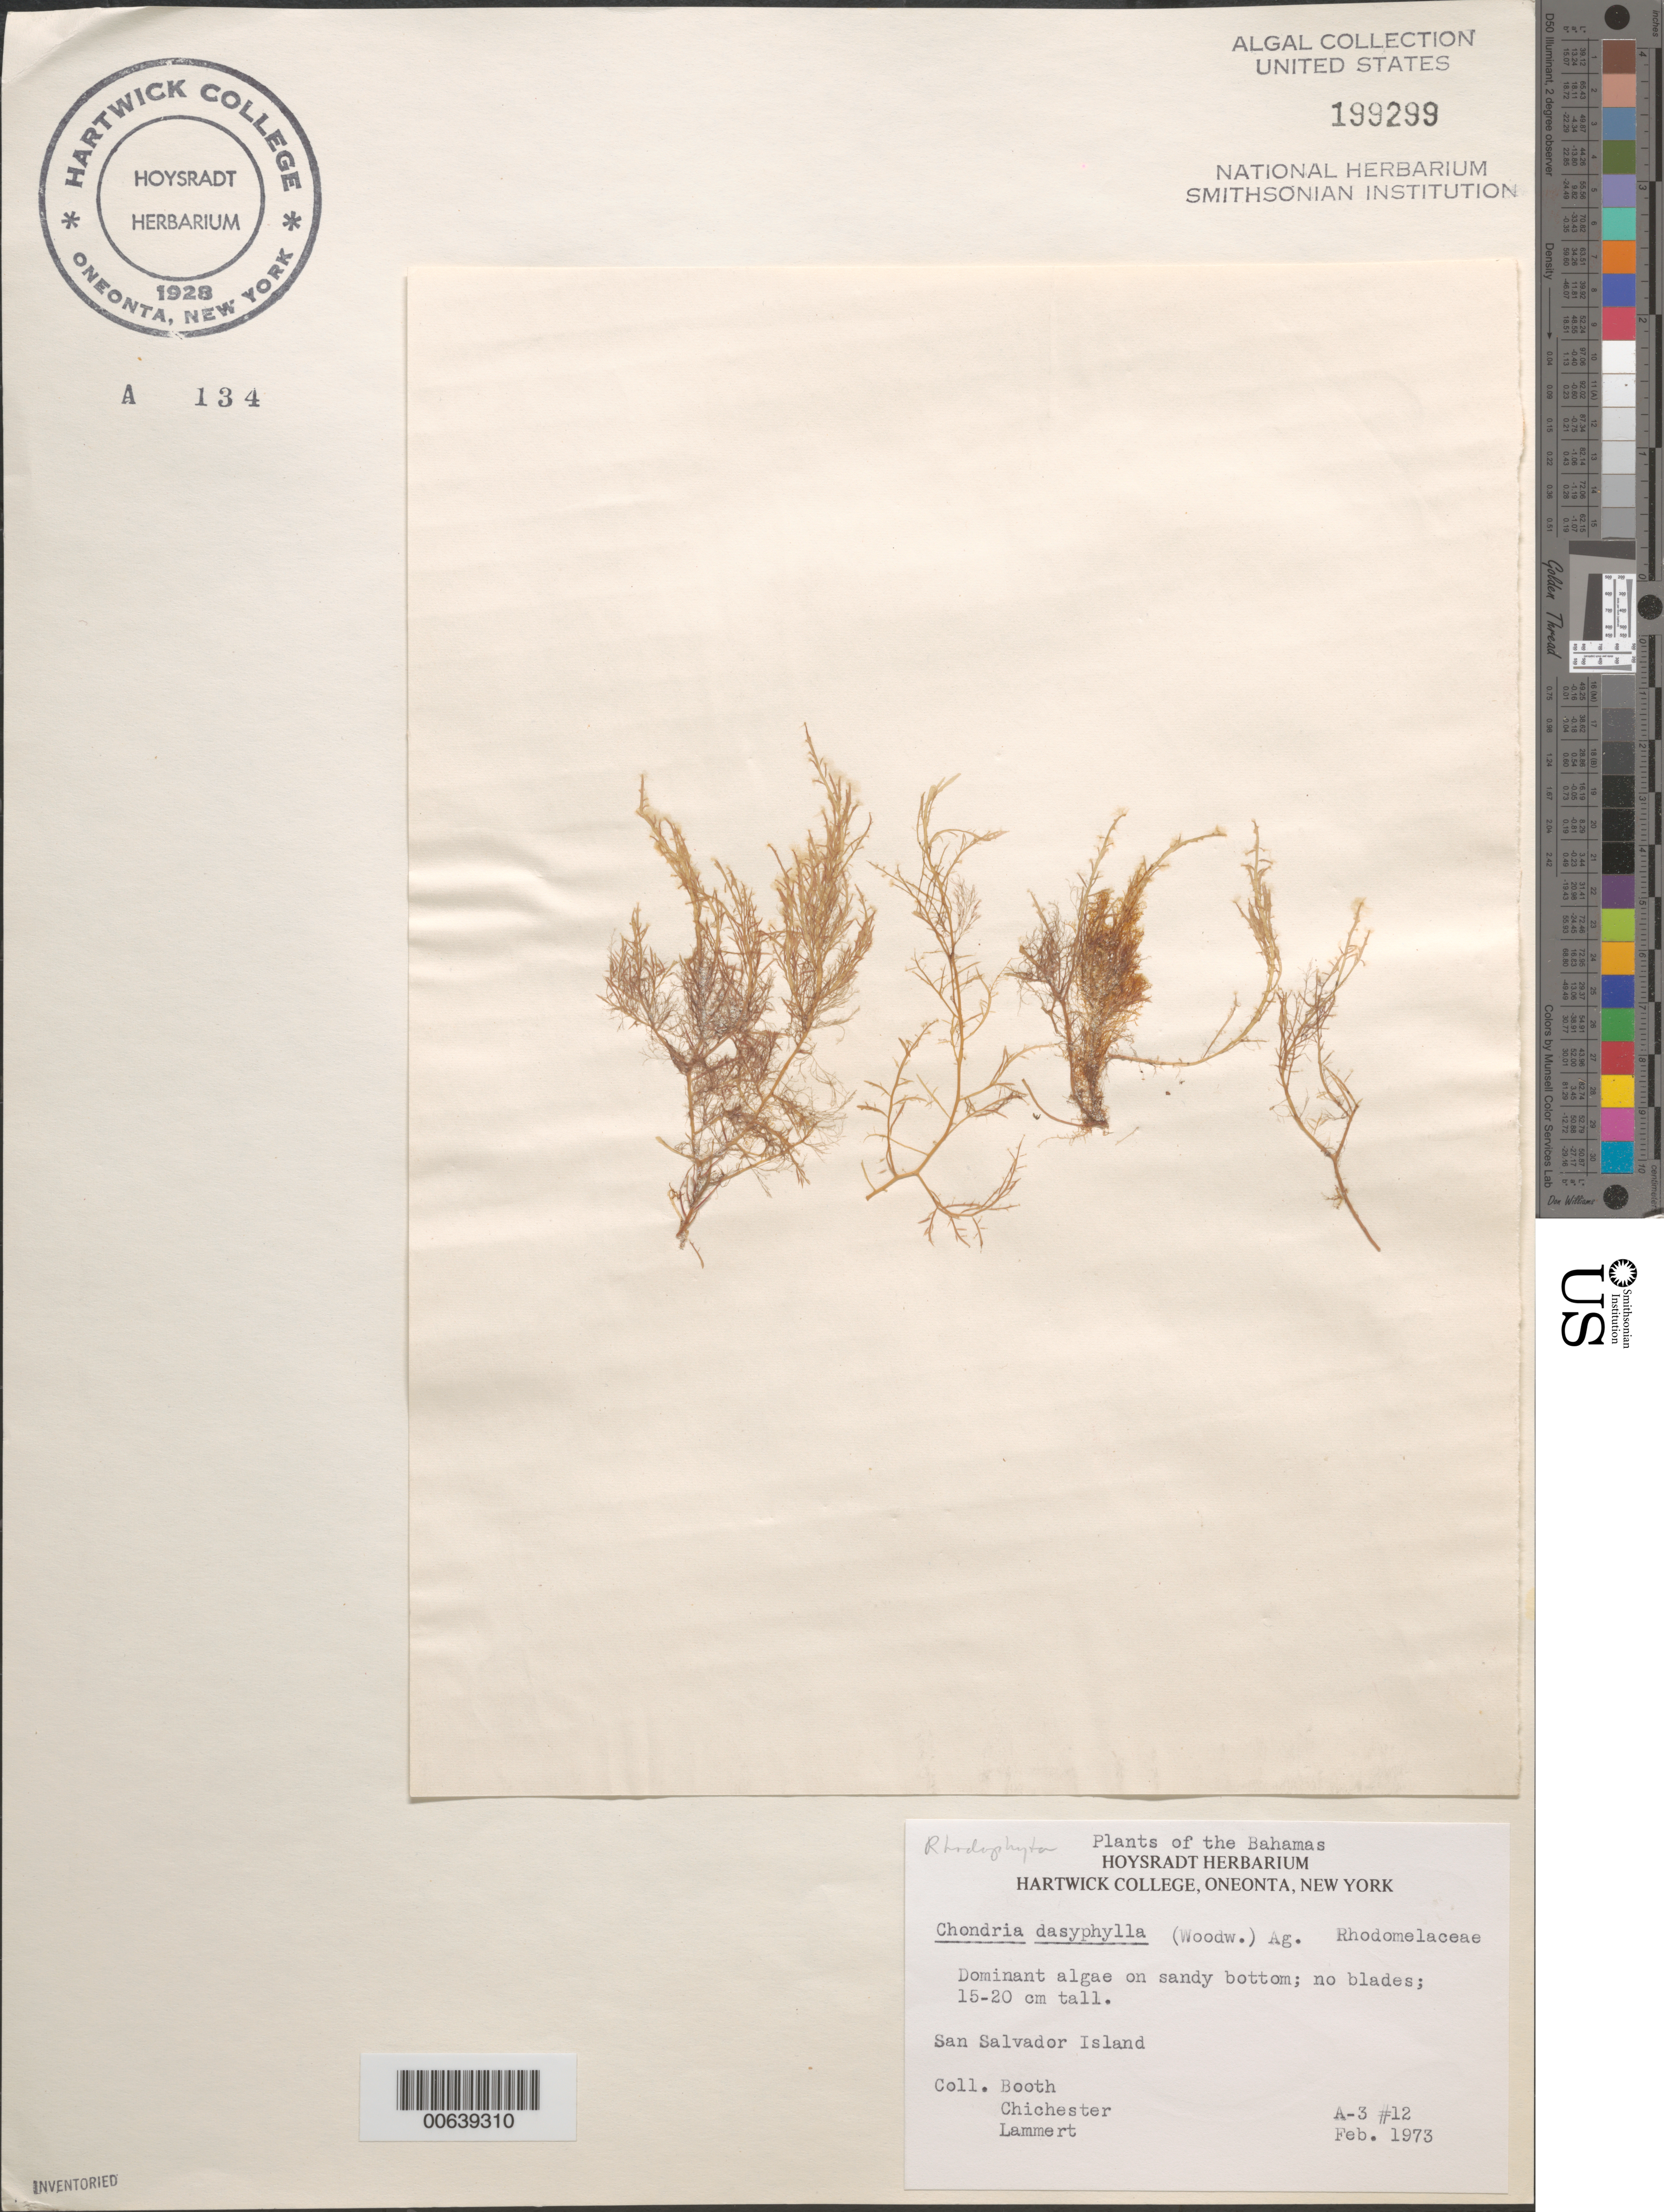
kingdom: Plantae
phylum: Rhodophyta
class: Florideophyceae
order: Ceramiales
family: Rhodomelaceae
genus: Chondria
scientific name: Chondria dasyphylla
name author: (Woodw.) C. Agardh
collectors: -. Booth, -. Chichester & -. Lammert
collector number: A-3 12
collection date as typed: Feb 1973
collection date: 1973-02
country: Bahamas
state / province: San Salvador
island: San Salvador Island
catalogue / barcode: US 199299